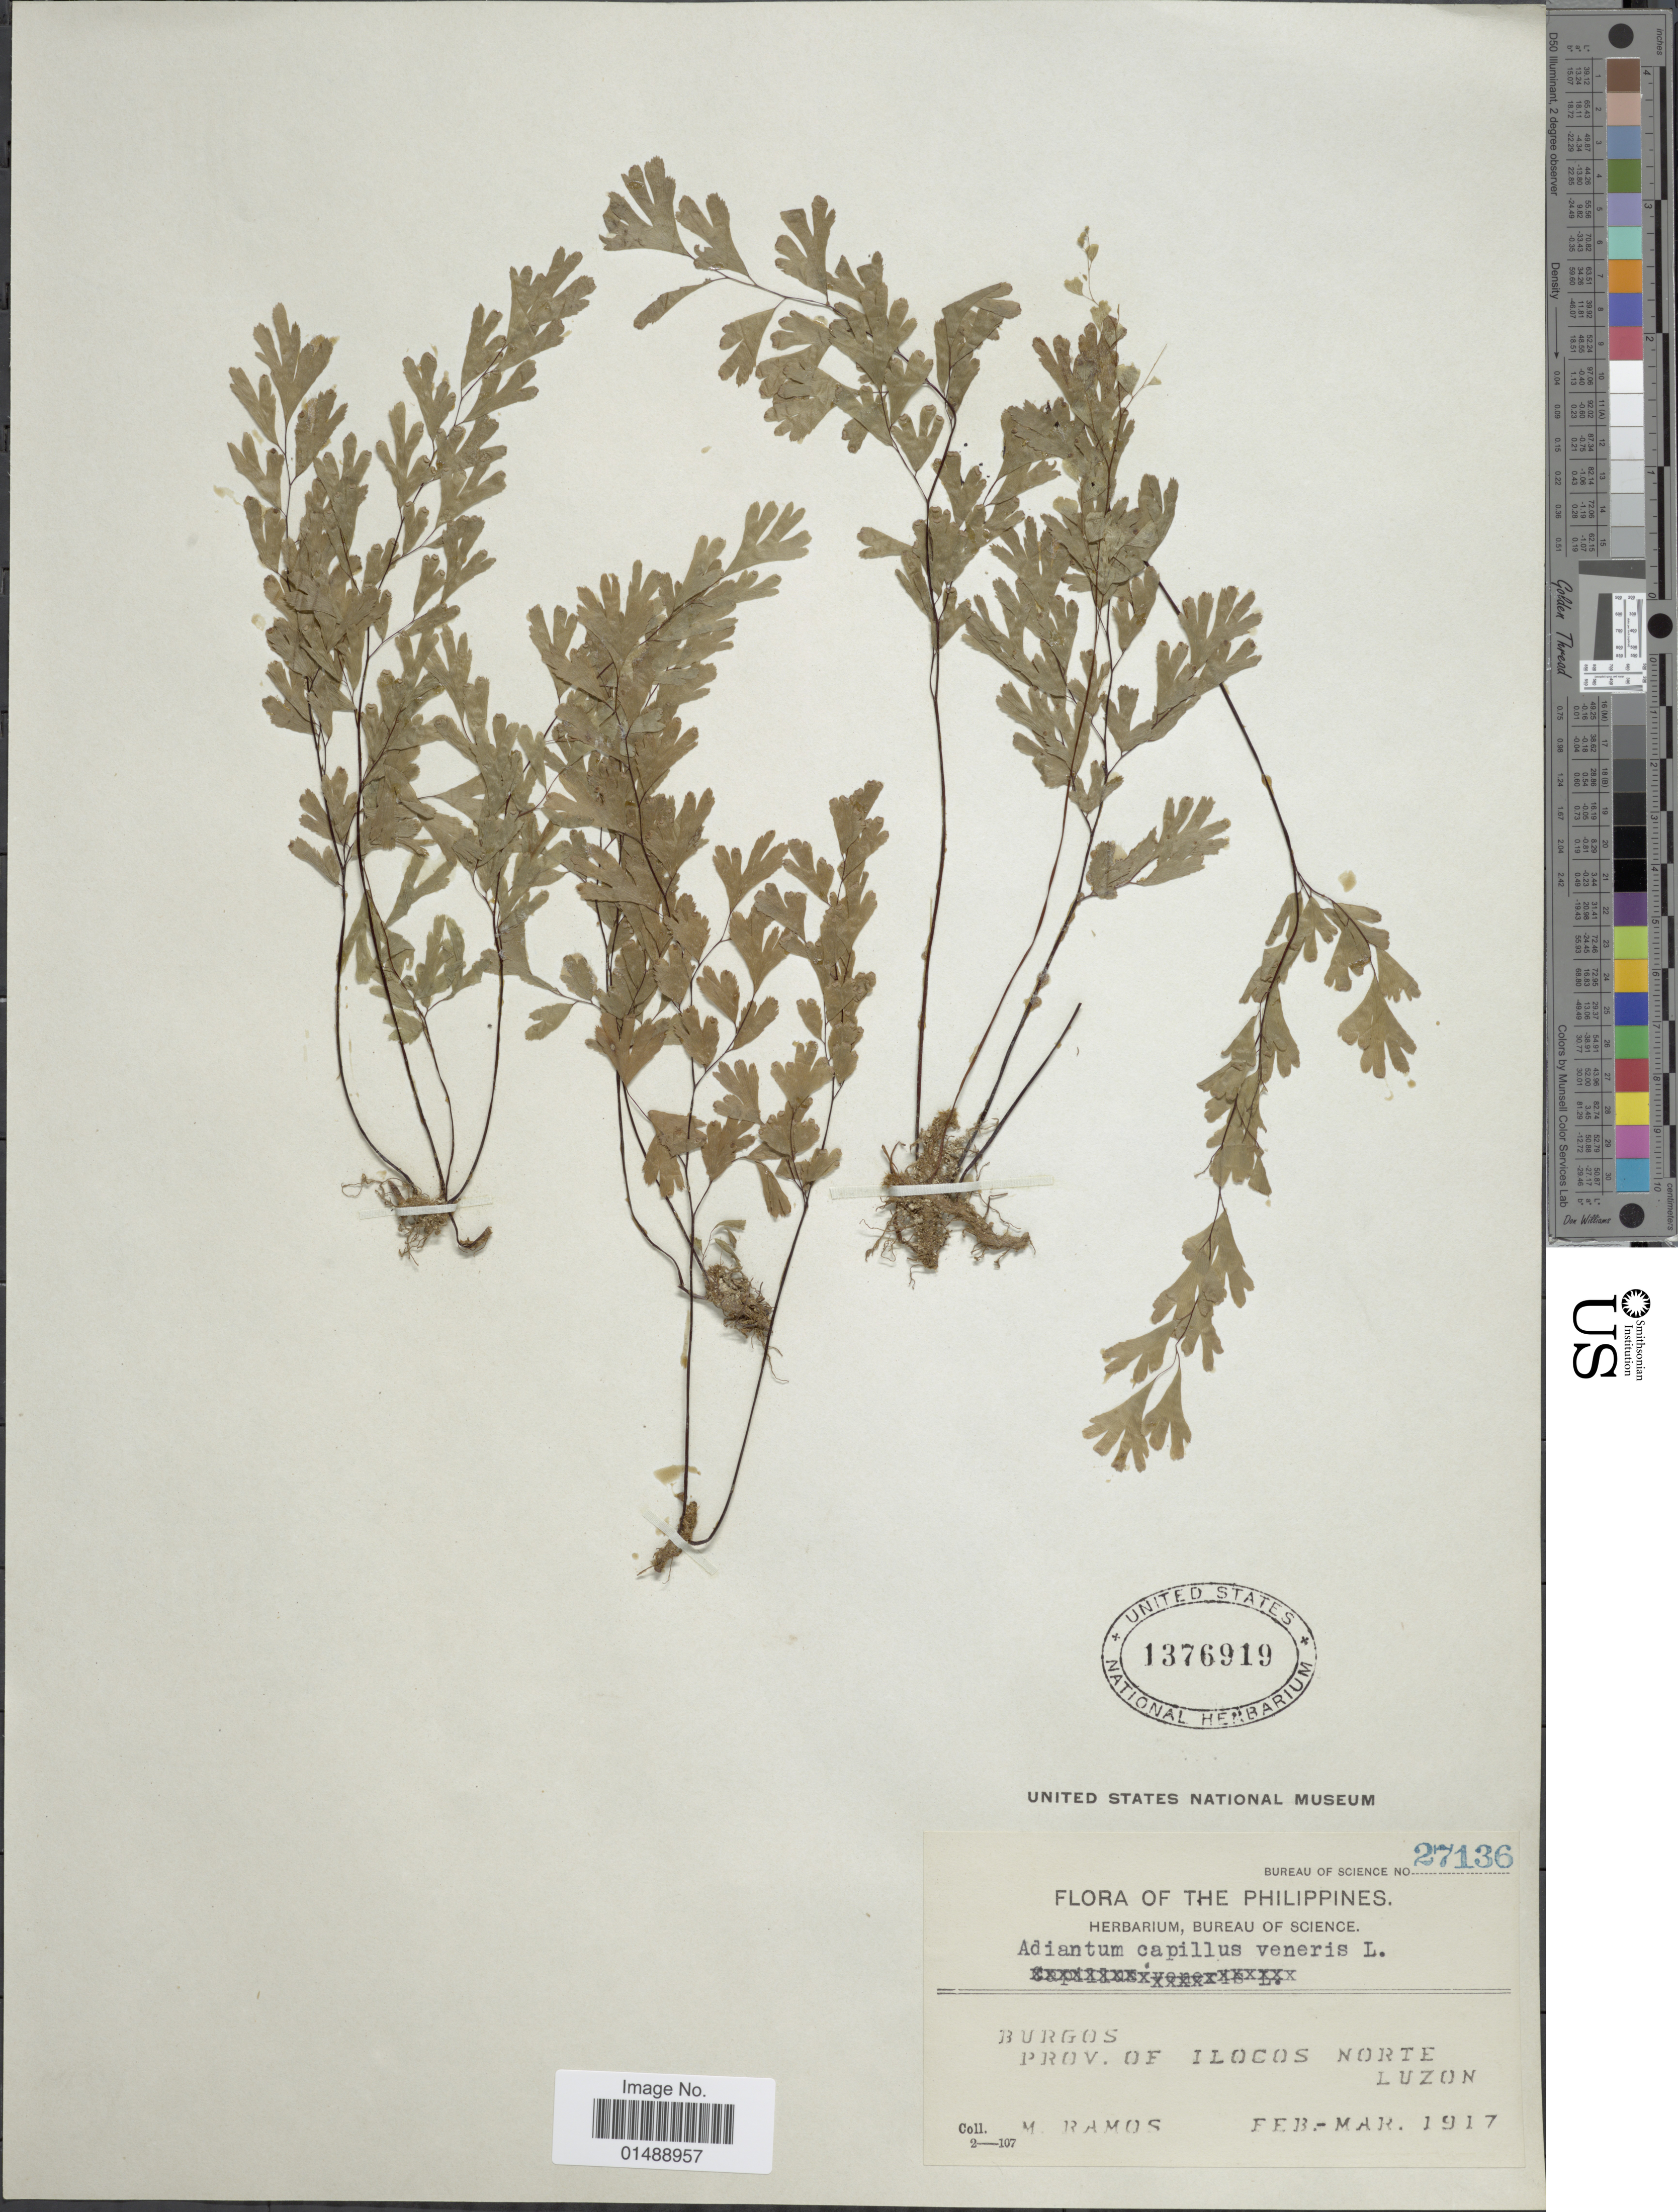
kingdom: Plantae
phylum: Tracheophyta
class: Polypodiopsida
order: Polypodiales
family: Pteridaceae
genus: Adiantum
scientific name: Adiantum capillus-veneris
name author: L.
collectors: M. Ramos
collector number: Bureau of Science 27136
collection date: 1917-02/1917-03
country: Philippines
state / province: Ilocos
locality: Burgos, Prov of Ilocos, Norte Luzon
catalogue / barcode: US 1376919